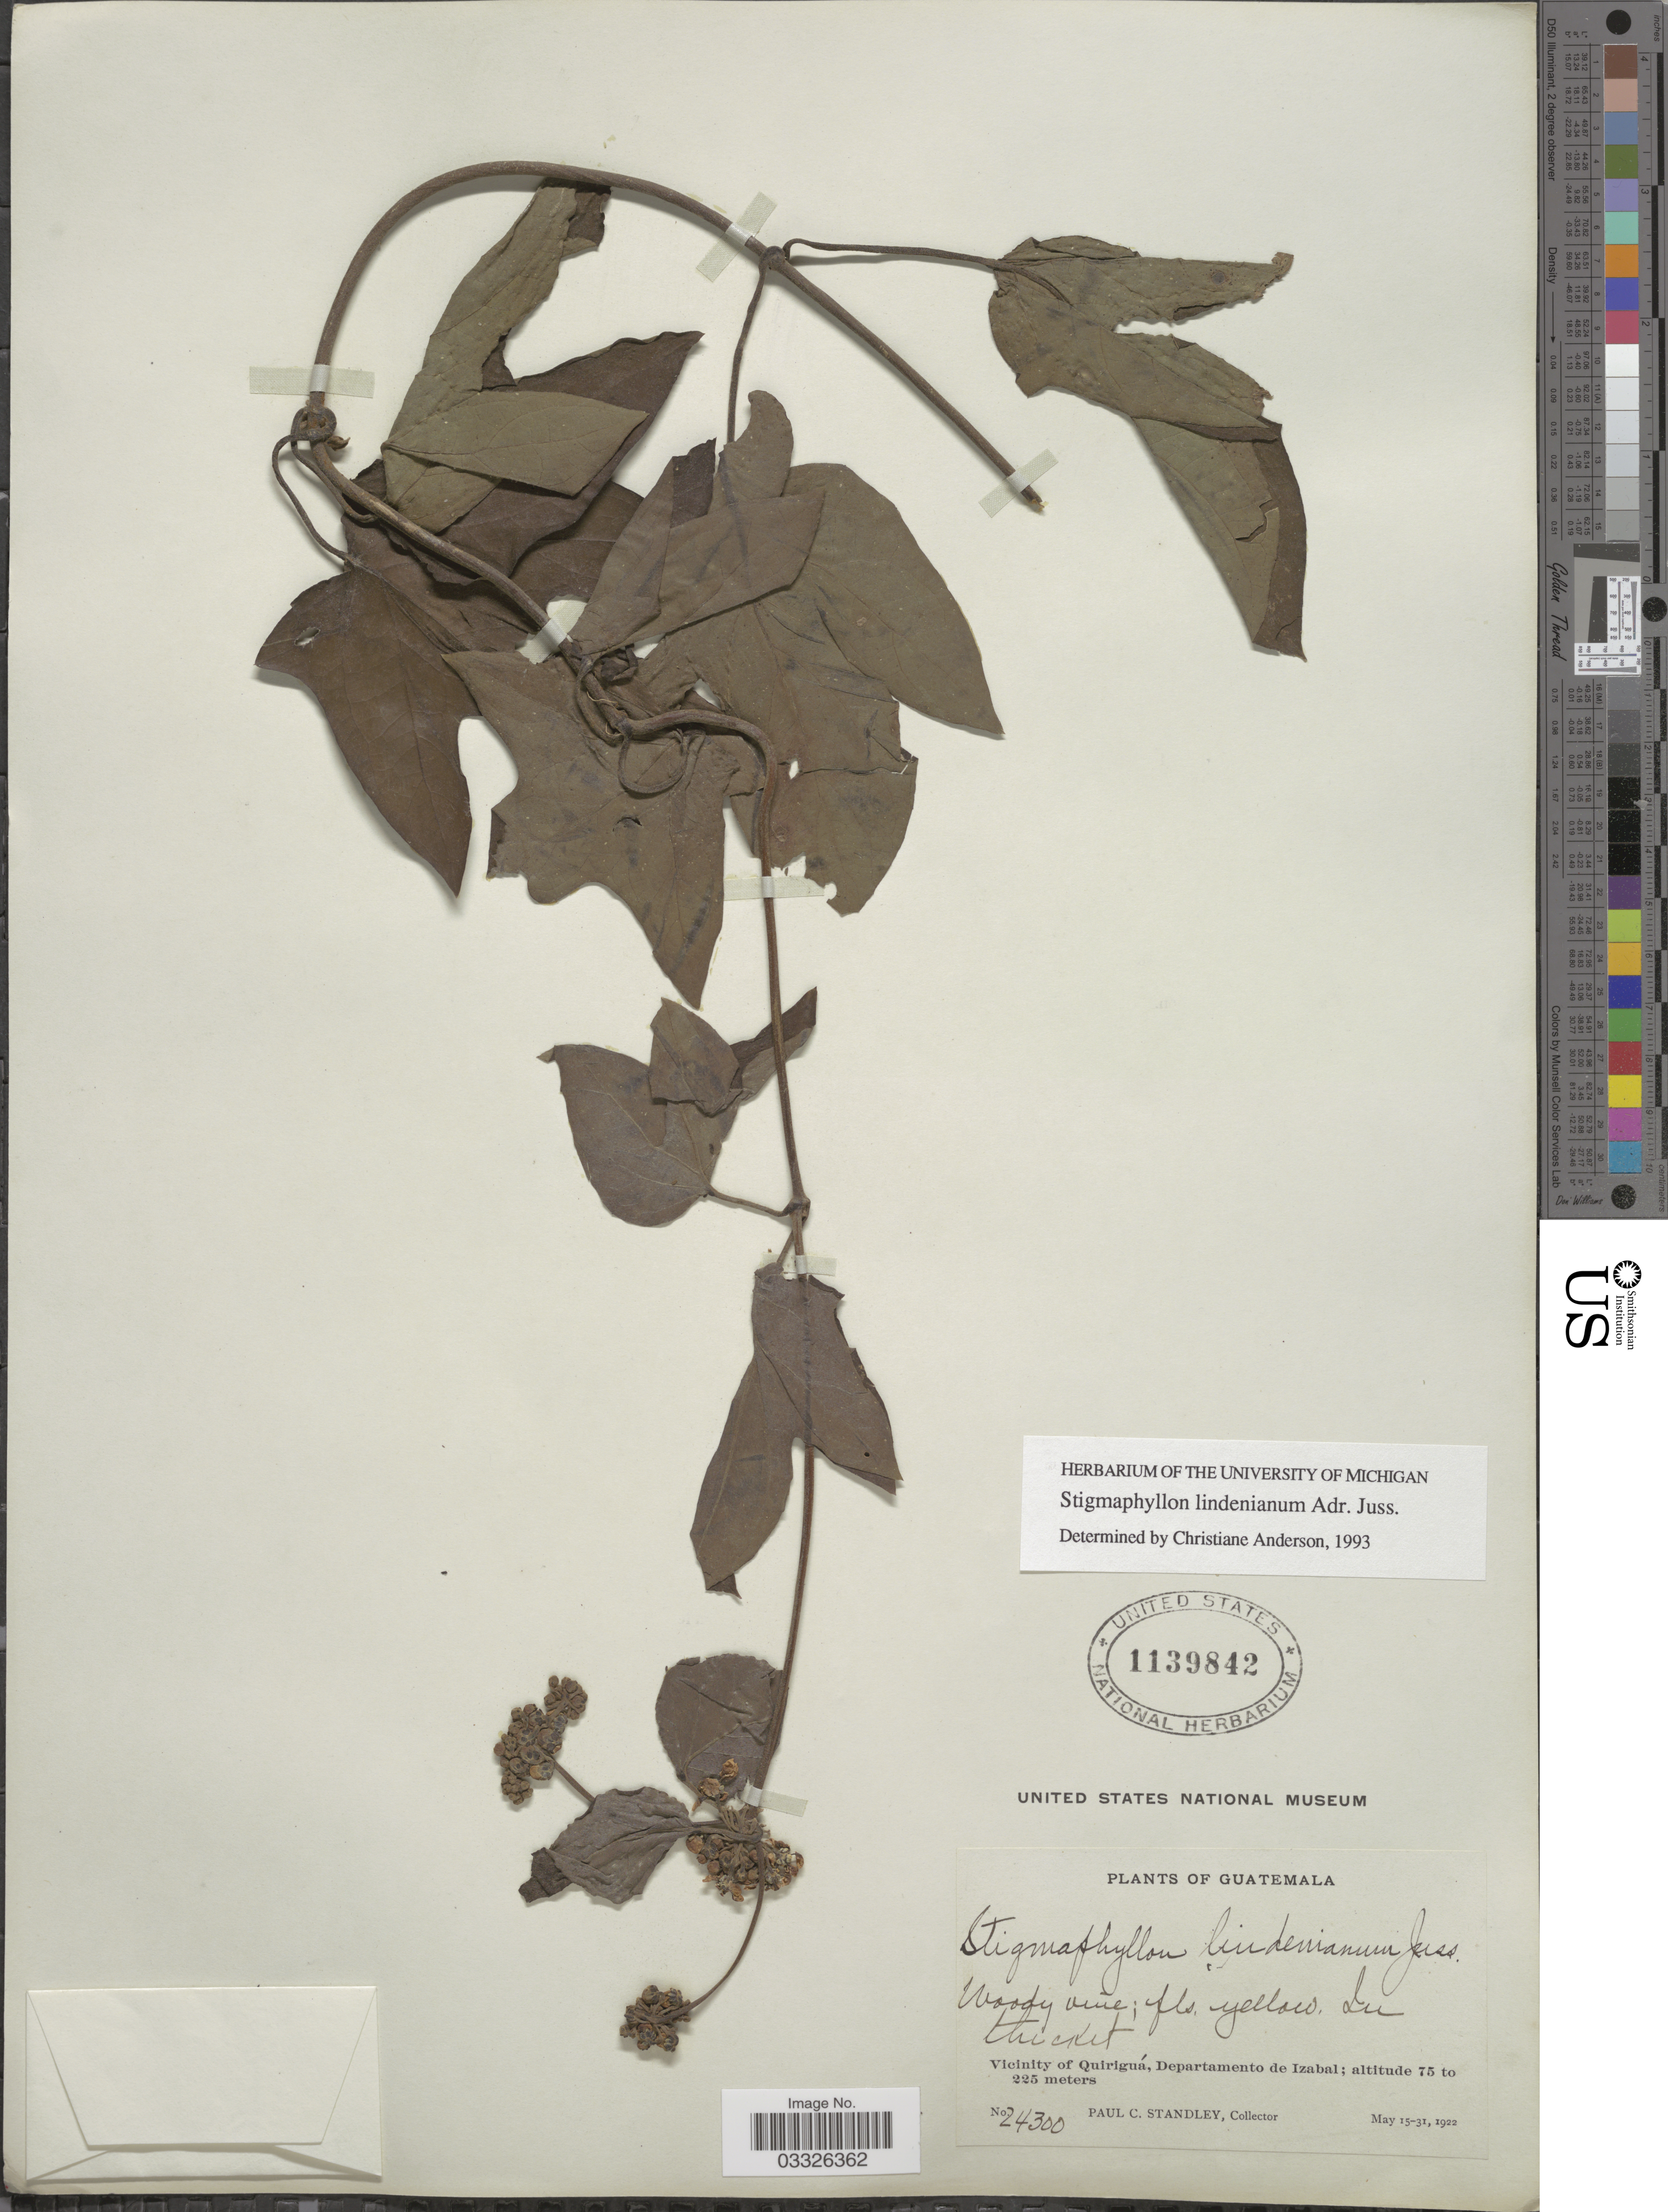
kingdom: Plantae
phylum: Tracheophyta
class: Magnoliopsida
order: Malpighiales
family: Malpighiaceae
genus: Stigmaphyllon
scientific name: Stigmaphyllon lindenianum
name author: A. Juss.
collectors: P. C. Standley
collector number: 24300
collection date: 1922-05-15/1922-05-31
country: Guatemala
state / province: Izabal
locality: Vicinity of Quiriguá, Departamento de Izabal.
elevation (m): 75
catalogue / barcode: US 1139842